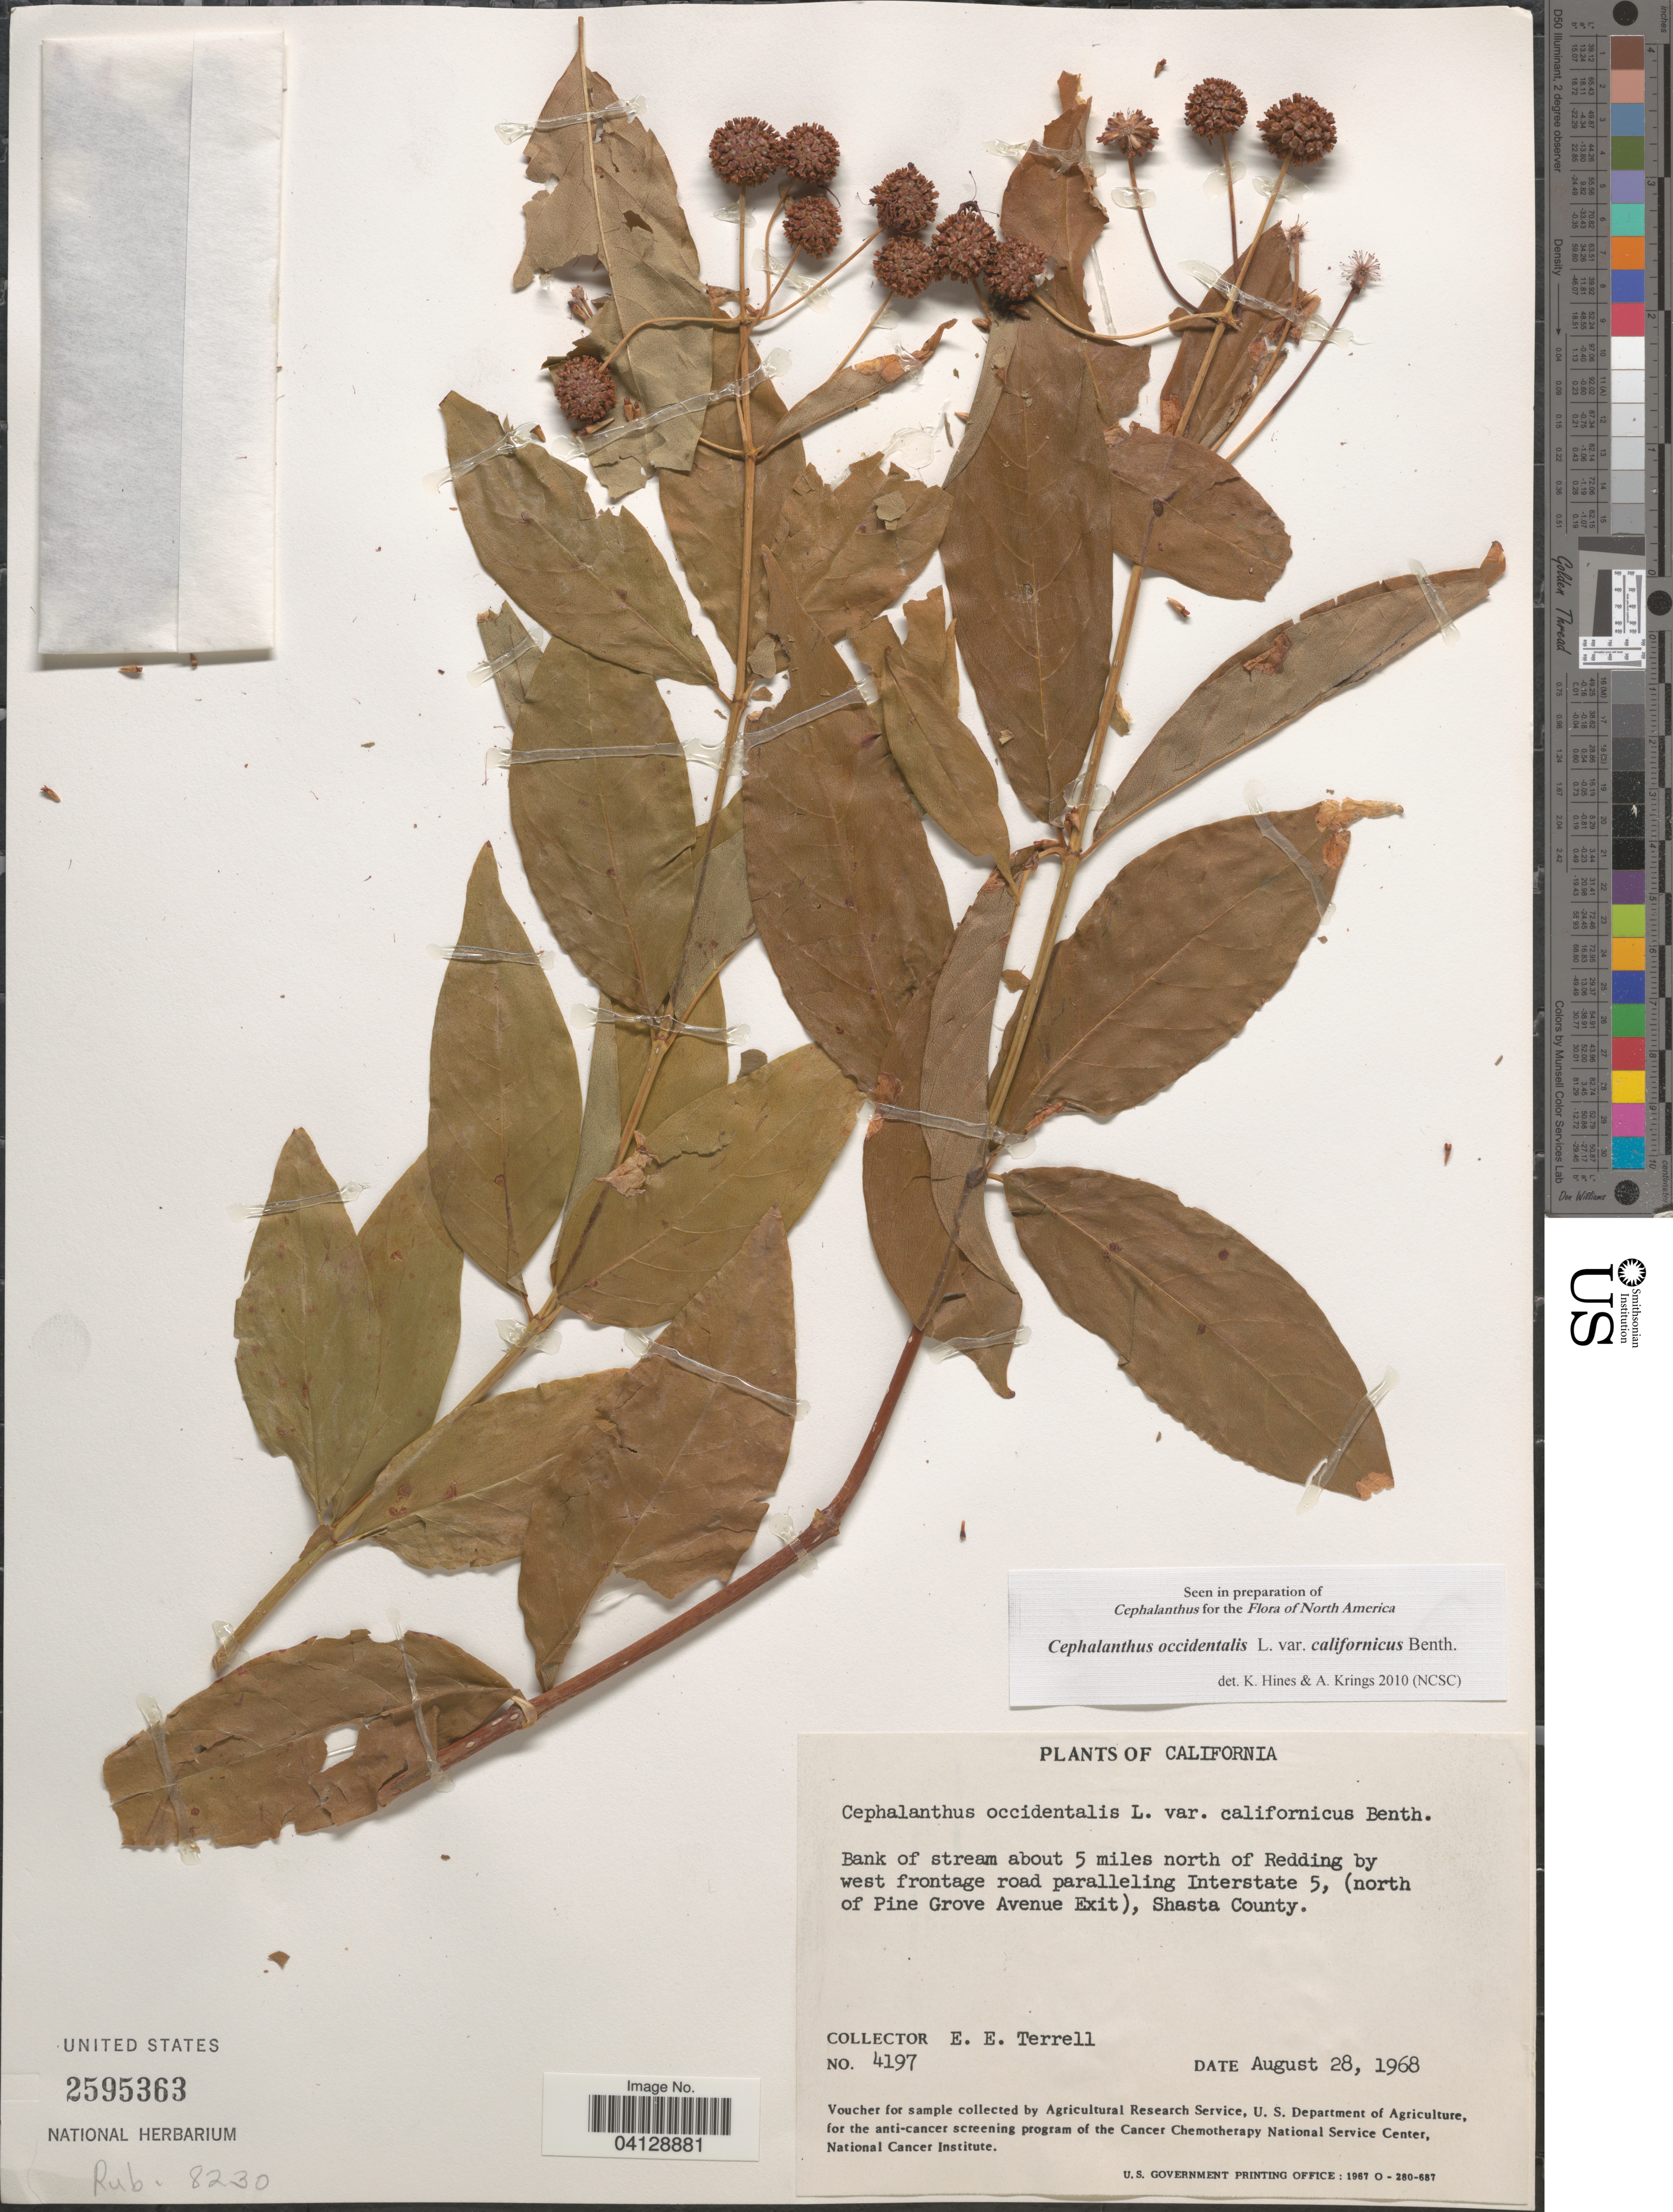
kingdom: Plantae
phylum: Tracheophyta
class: Magnoliopsida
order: Gentianales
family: Rubiaceae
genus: Cephalanthus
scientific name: Cephalanthus occidentalis var. californicus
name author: Benth.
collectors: E. E. Terrell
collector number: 4197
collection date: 1968-08-28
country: United States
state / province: California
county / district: Shasta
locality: Bank of stream about 5 miles north of Redding by west frontage road paralleling Interstate 5, (north of Pine Grove Avenue Exit), Shasta County.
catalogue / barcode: US 2595363